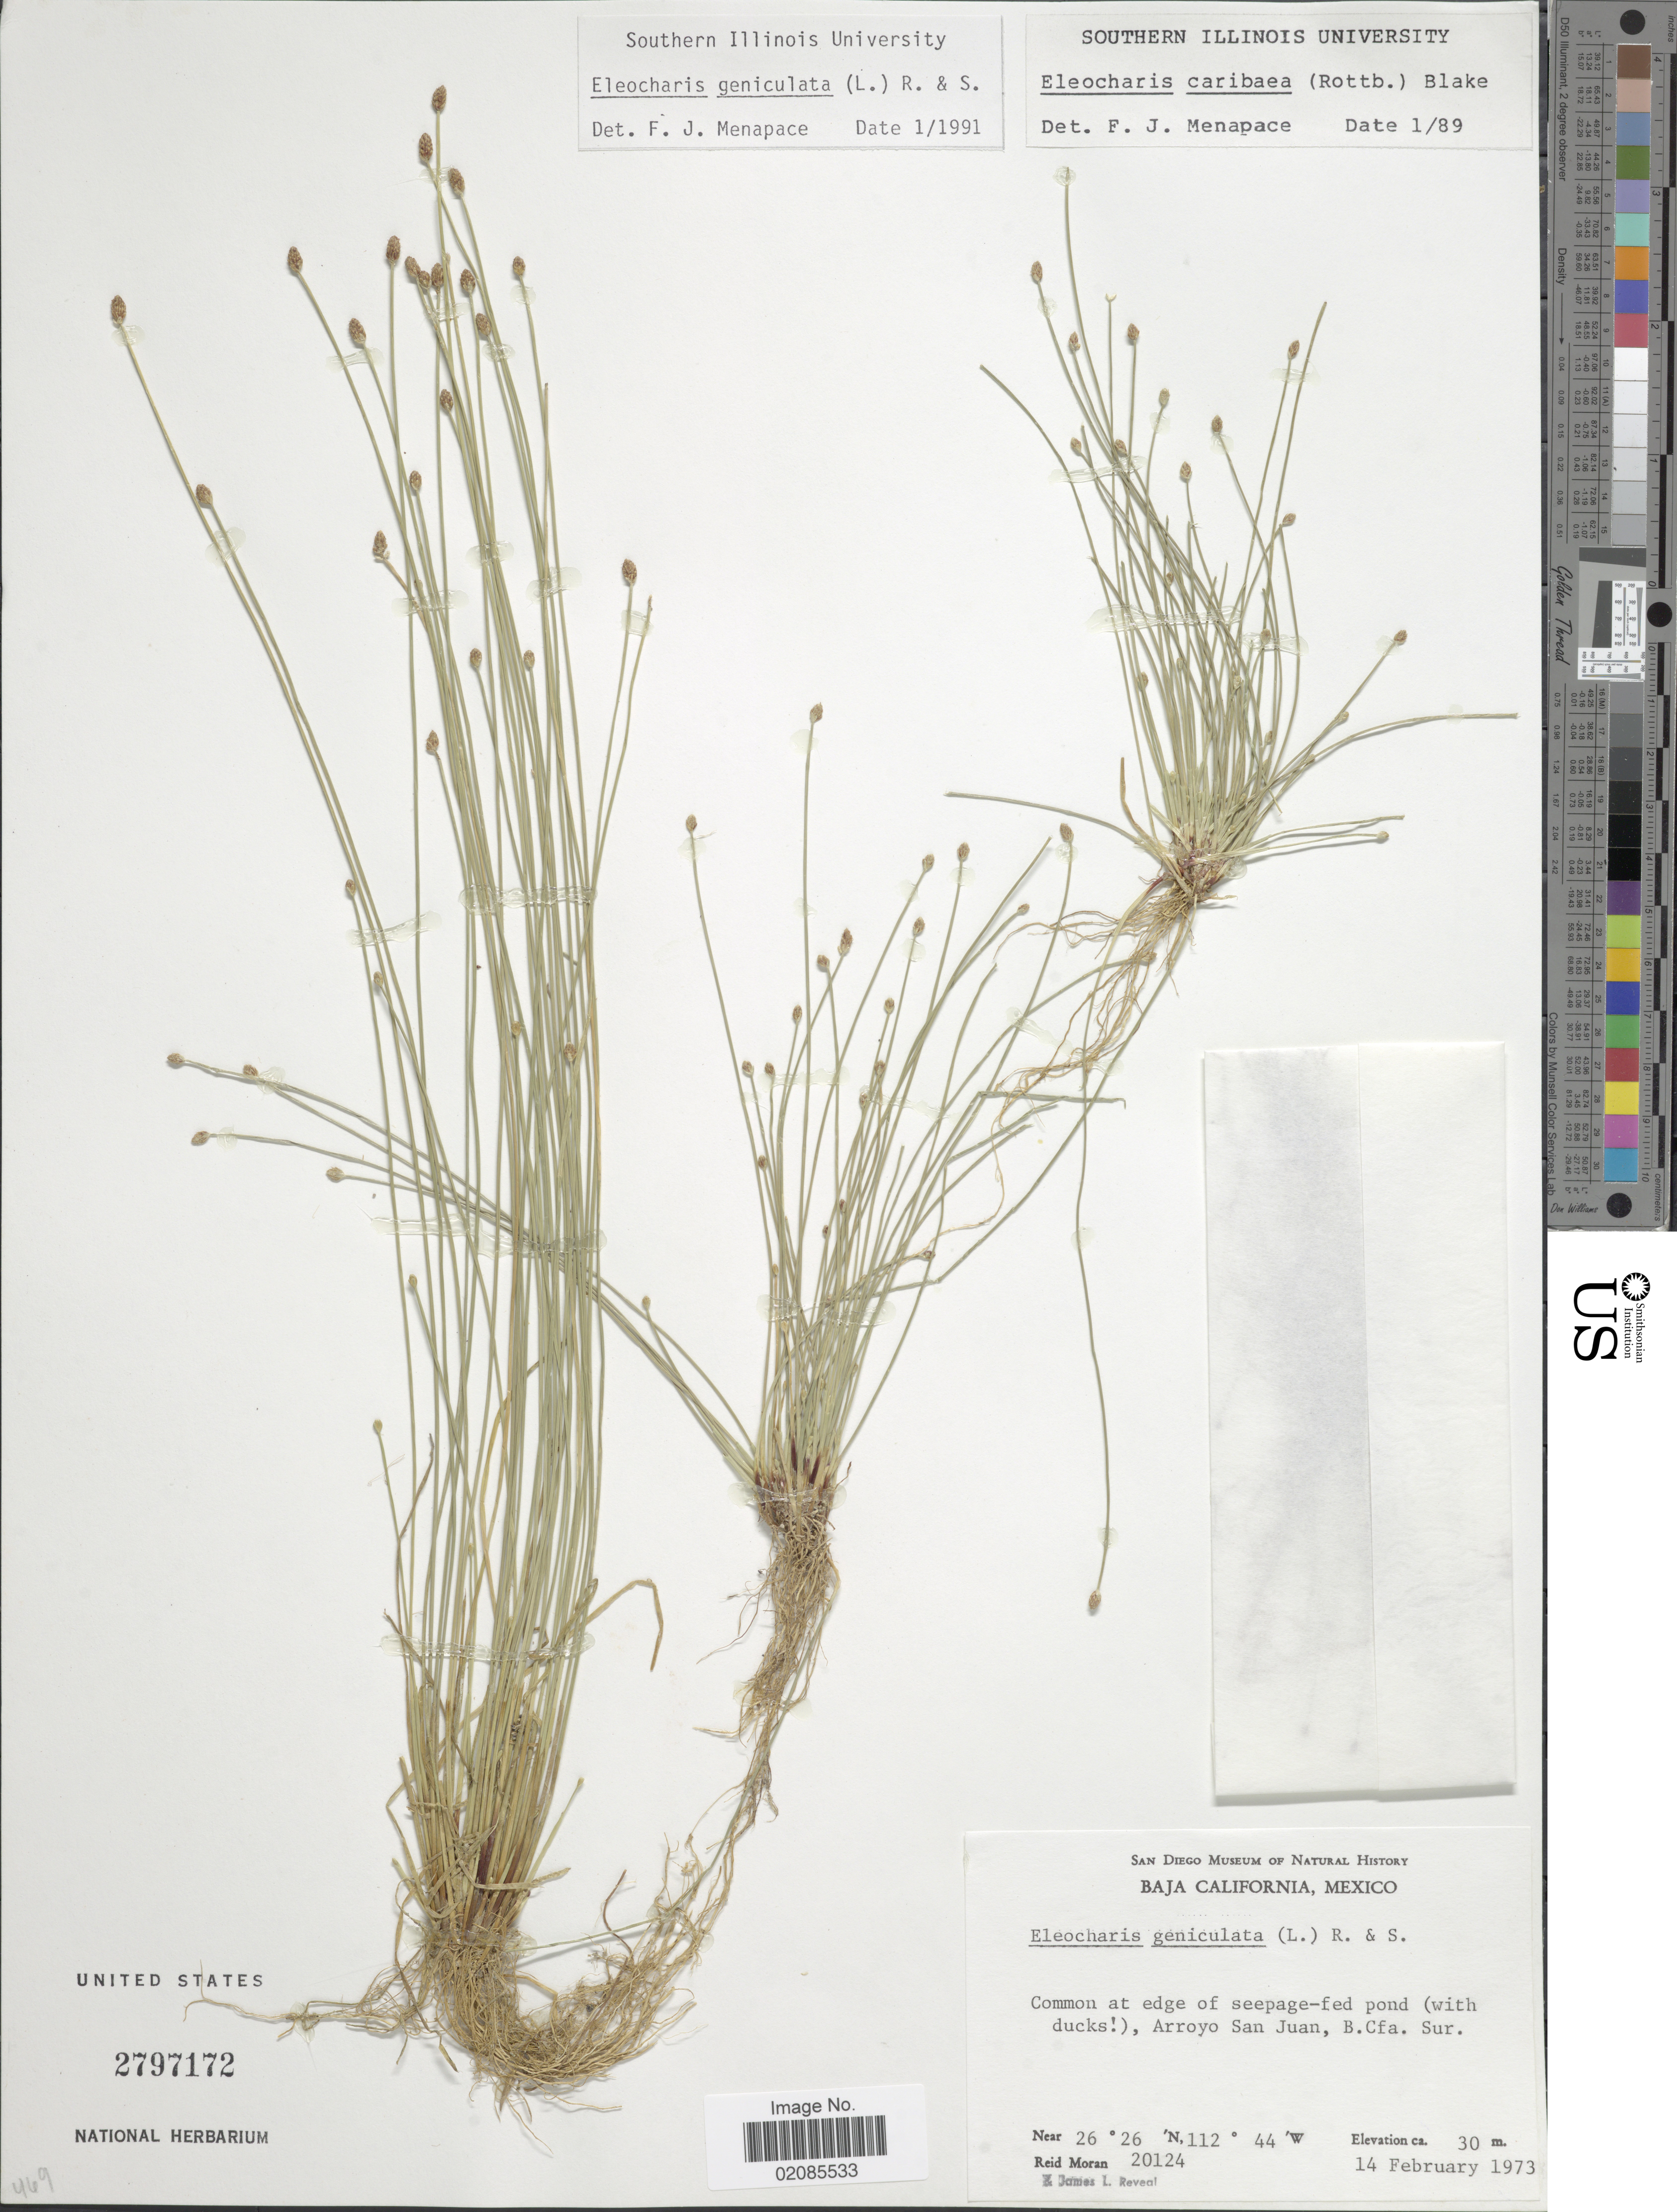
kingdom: Plantae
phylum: Tracheophyta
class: Liliopsida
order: Poales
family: Cyperaceae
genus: Eleocharis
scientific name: Eleocharis geniculata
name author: (L.) Roem. & Schult.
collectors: R. V. Moran & J. L. Reveal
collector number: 20124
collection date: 1973-02-14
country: Mexico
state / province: Baja California Sur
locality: Common at edge at seepage-fed pond, Arroyo San Juan.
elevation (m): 30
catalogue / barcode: US 2797172